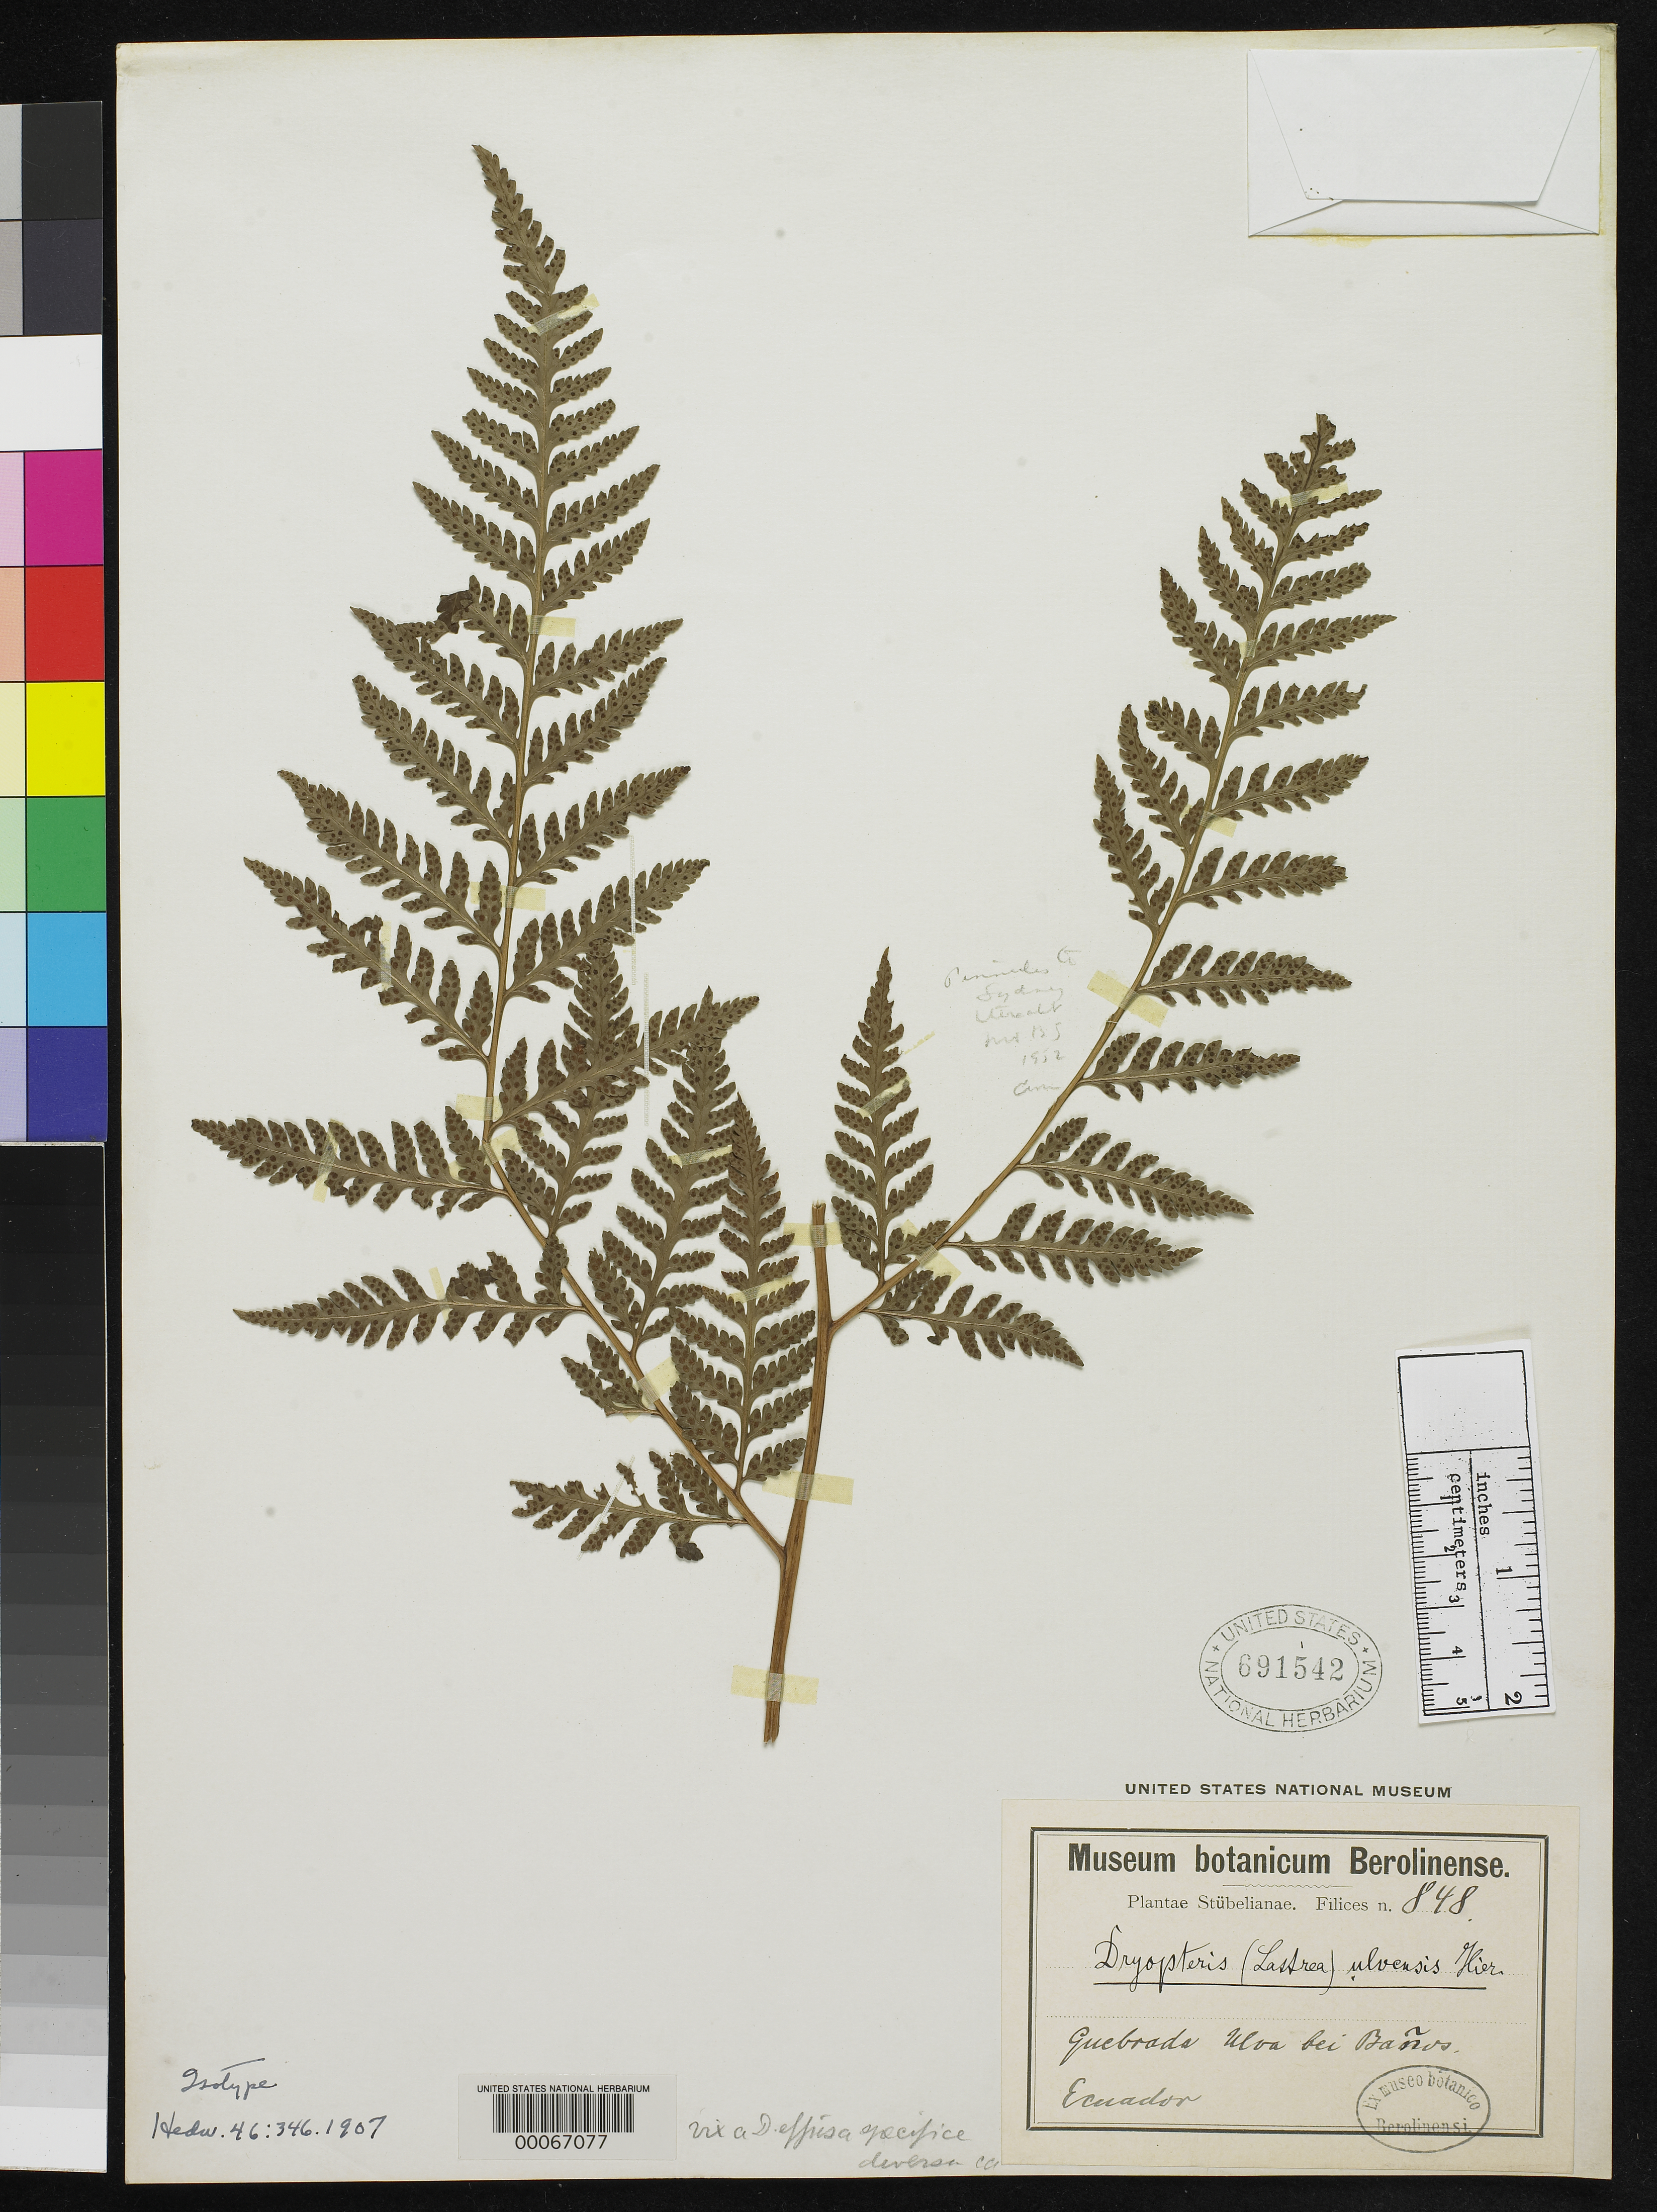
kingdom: Plantae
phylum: Tracheophyta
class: Polypodiopsida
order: Polypodiales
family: Dryopteridaceae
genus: Dryopteris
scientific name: Dryopteris ulvensis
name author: Hieron.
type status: Type Collection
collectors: M. Stuebel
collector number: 848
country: Ecuador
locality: Quebrada Uloa bei Banos.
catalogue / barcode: US 691542